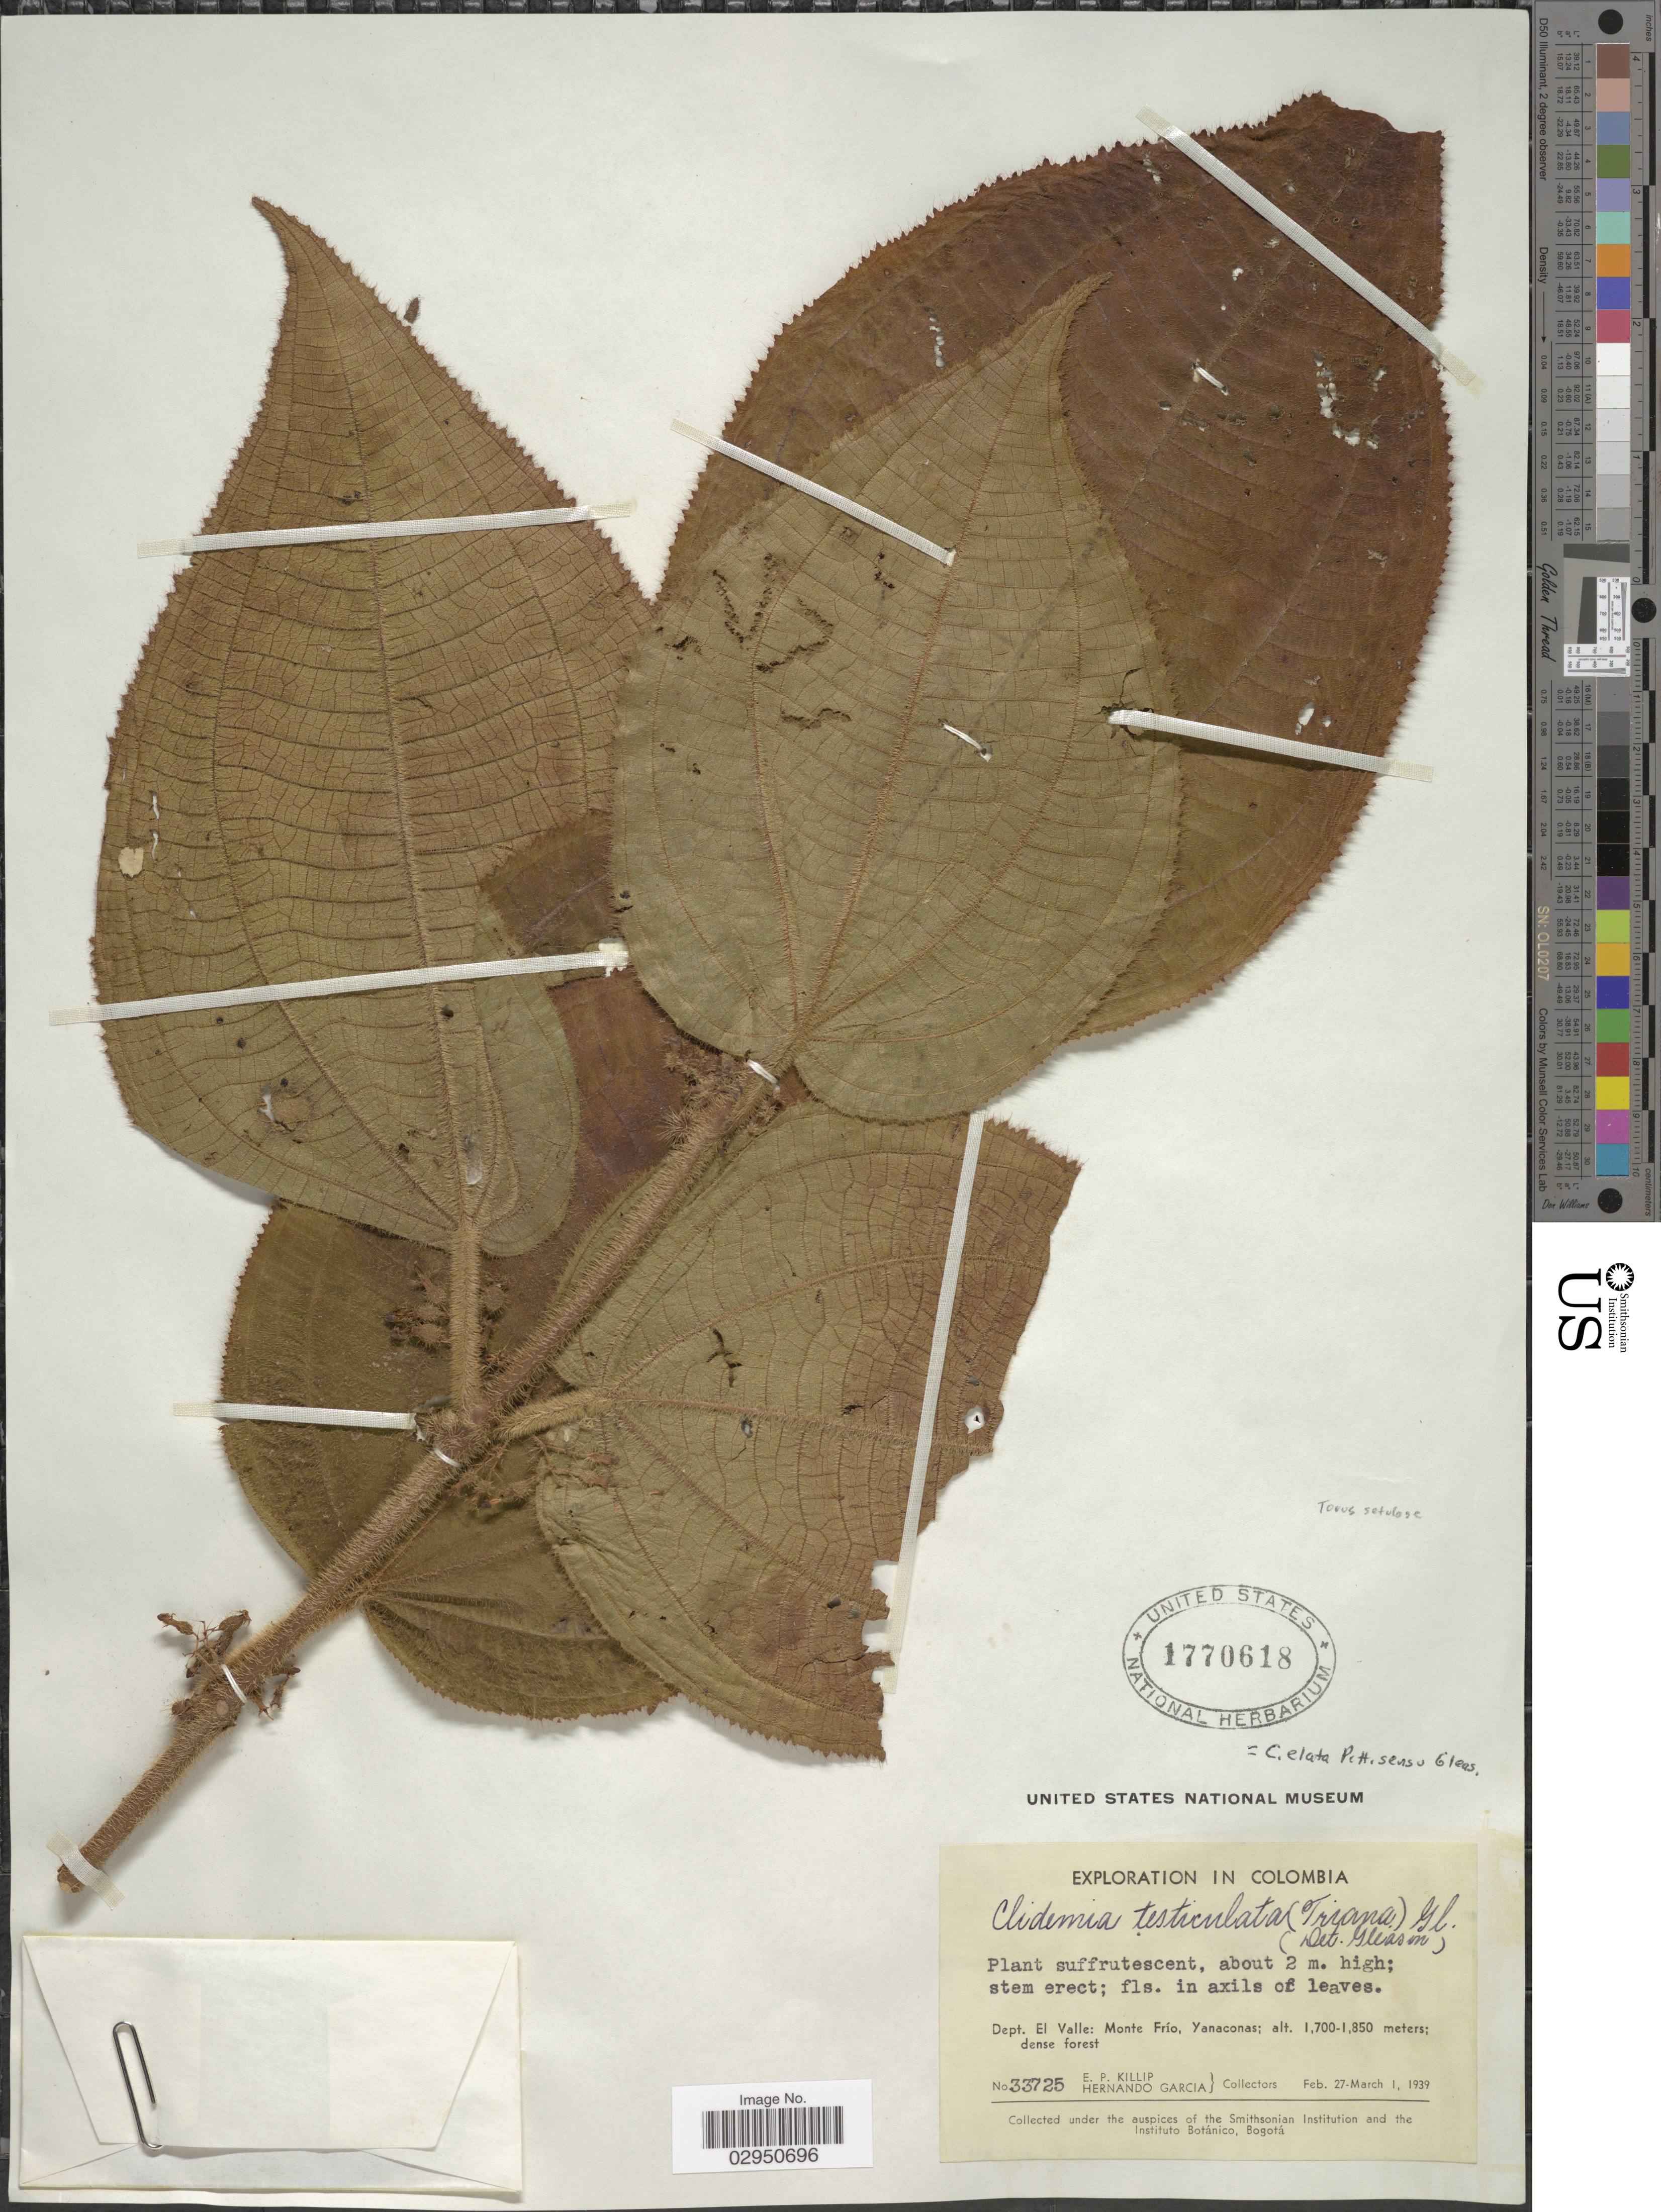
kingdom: Plantae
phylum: Tracheophyta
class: Magnoliopsida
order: Myrtales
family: Melastomataceae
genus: Clidemia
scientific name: Clidemia pilosa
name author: D. Don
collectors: E. P. Killip & H. Garcia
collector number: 33725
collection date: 1939-02-27/1939-03-01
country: Colombia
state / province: Valle del Cauca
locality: Dept. El Valle: Monte Frío, Yanaconas.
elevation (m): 1700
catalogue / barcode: US 1770618